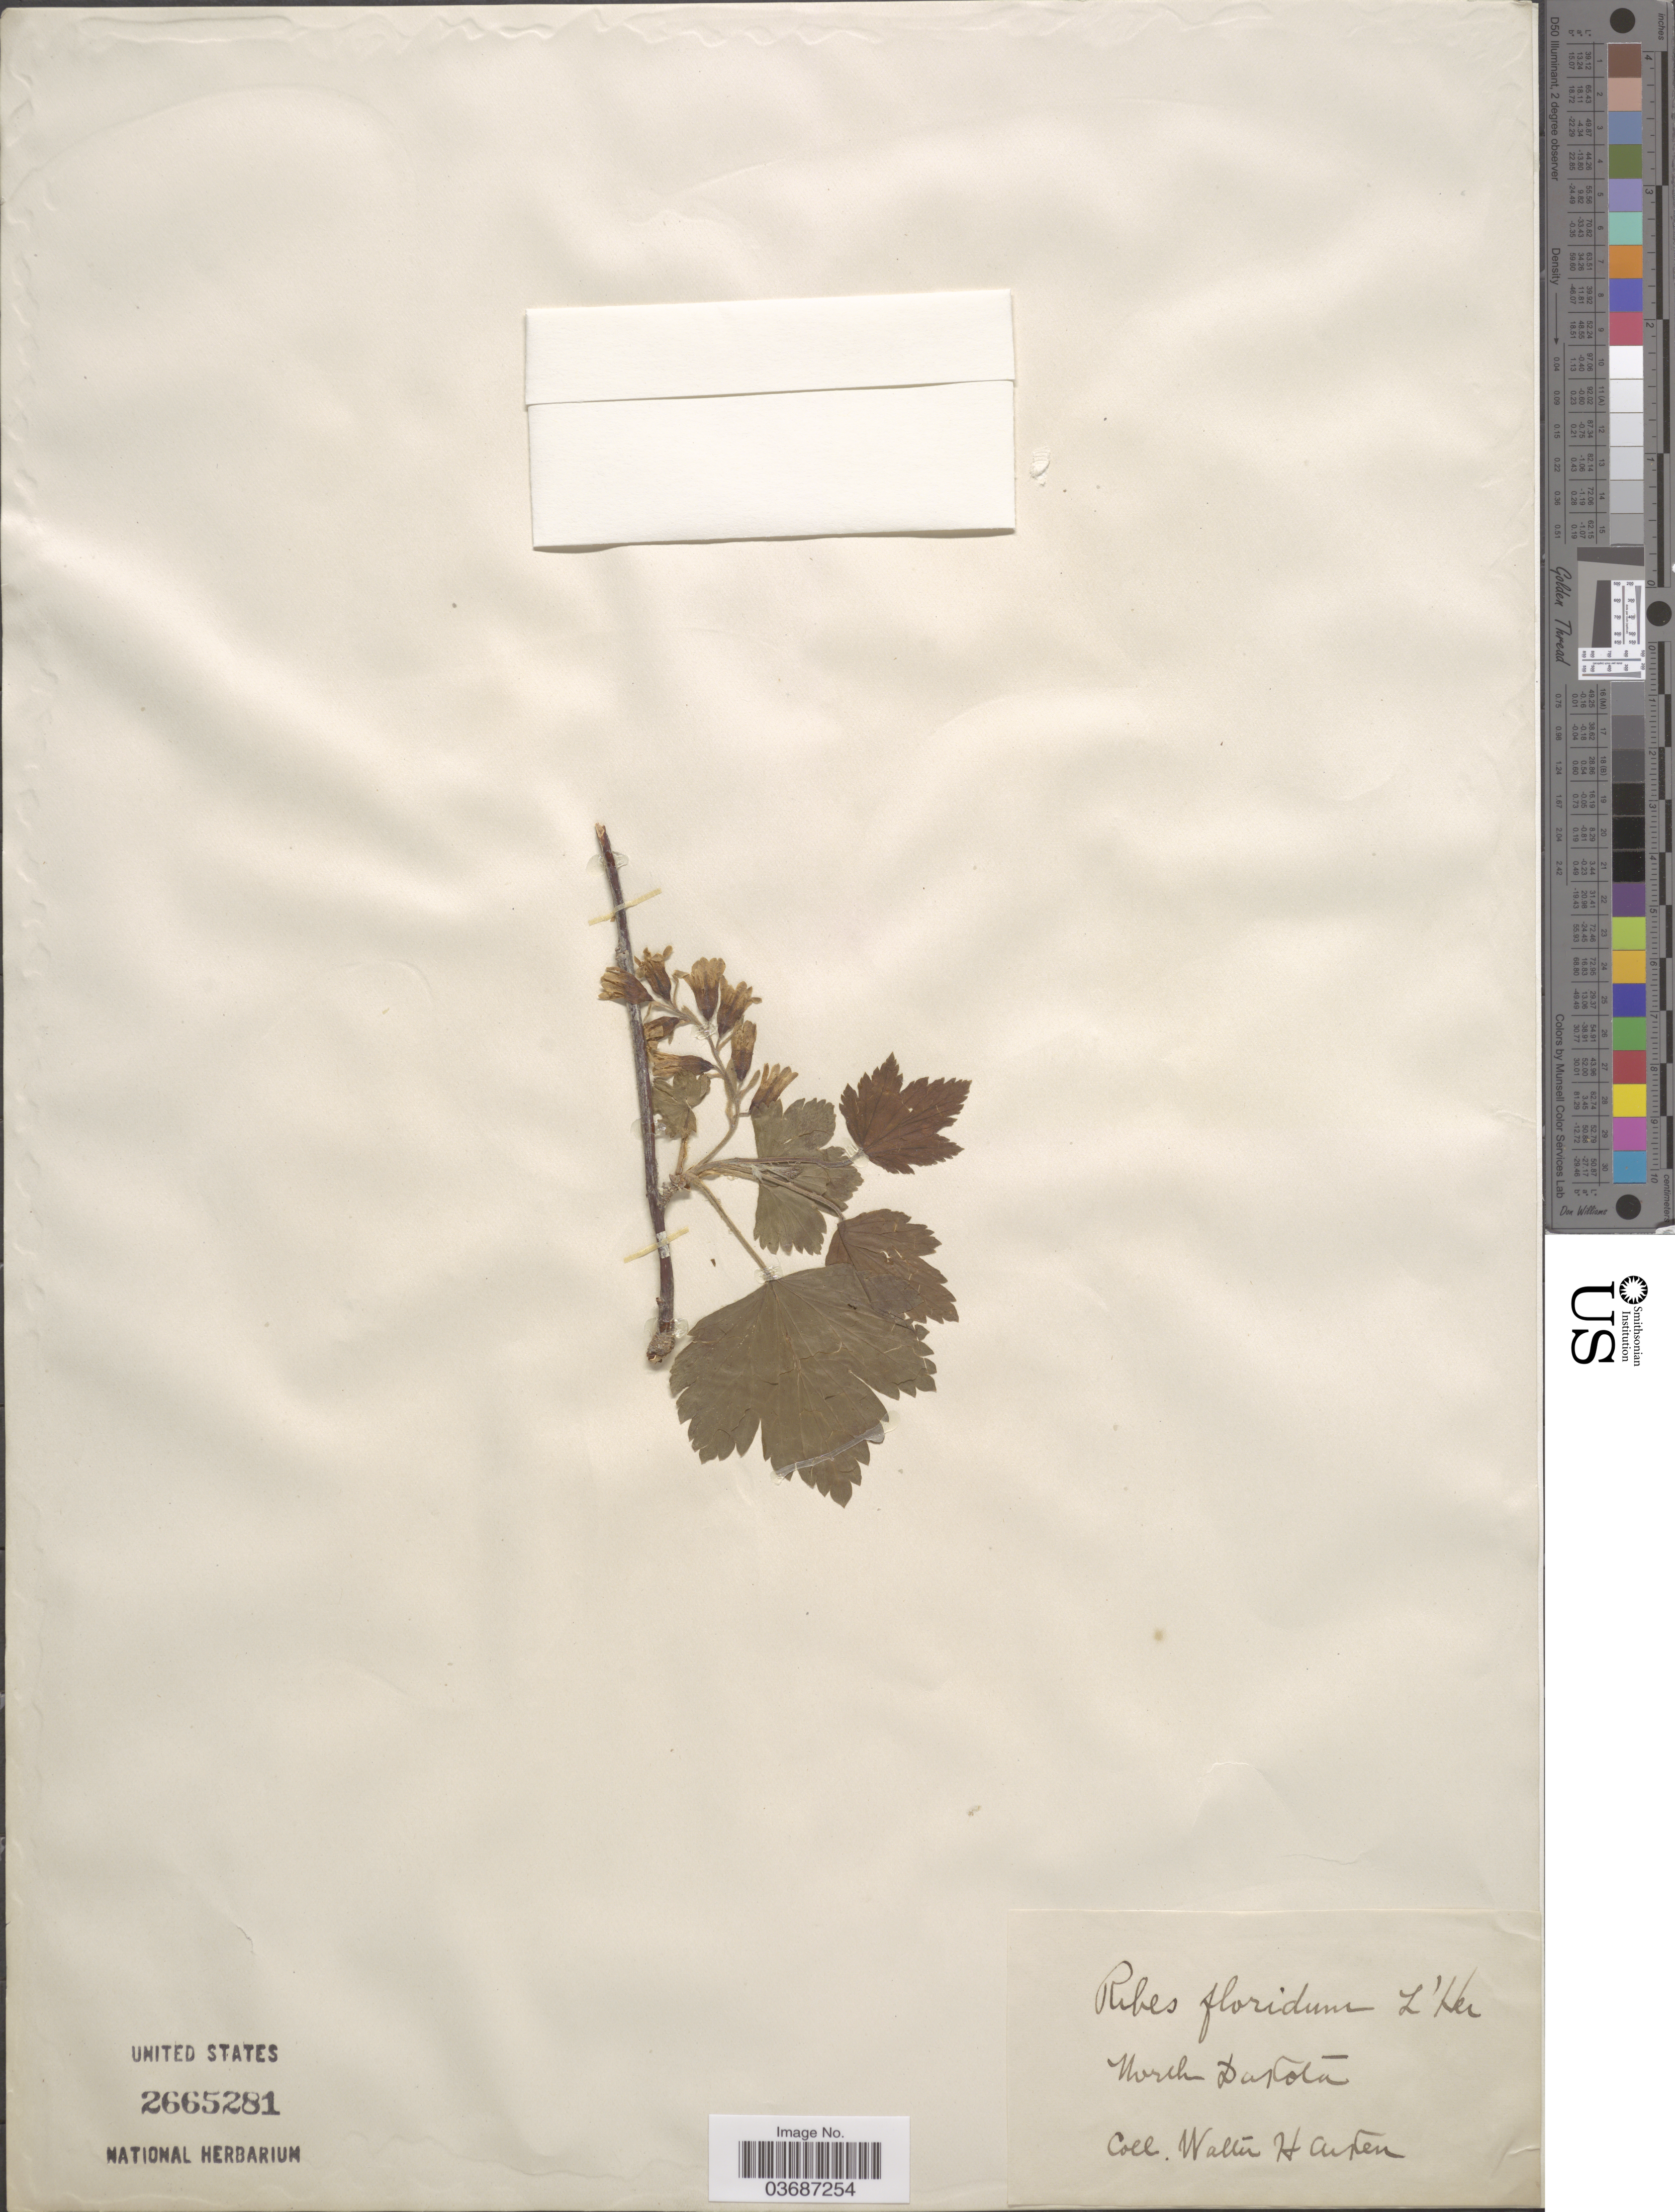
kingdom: Plantae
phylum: Tracheophyta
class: Magnoliopsida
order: Saxifragales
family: Grossulariaceae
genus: Ribes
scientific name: Ribes americanum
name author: Mill.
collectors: W. Aiken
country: United States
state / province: North Dakota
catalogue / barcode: US 2665281